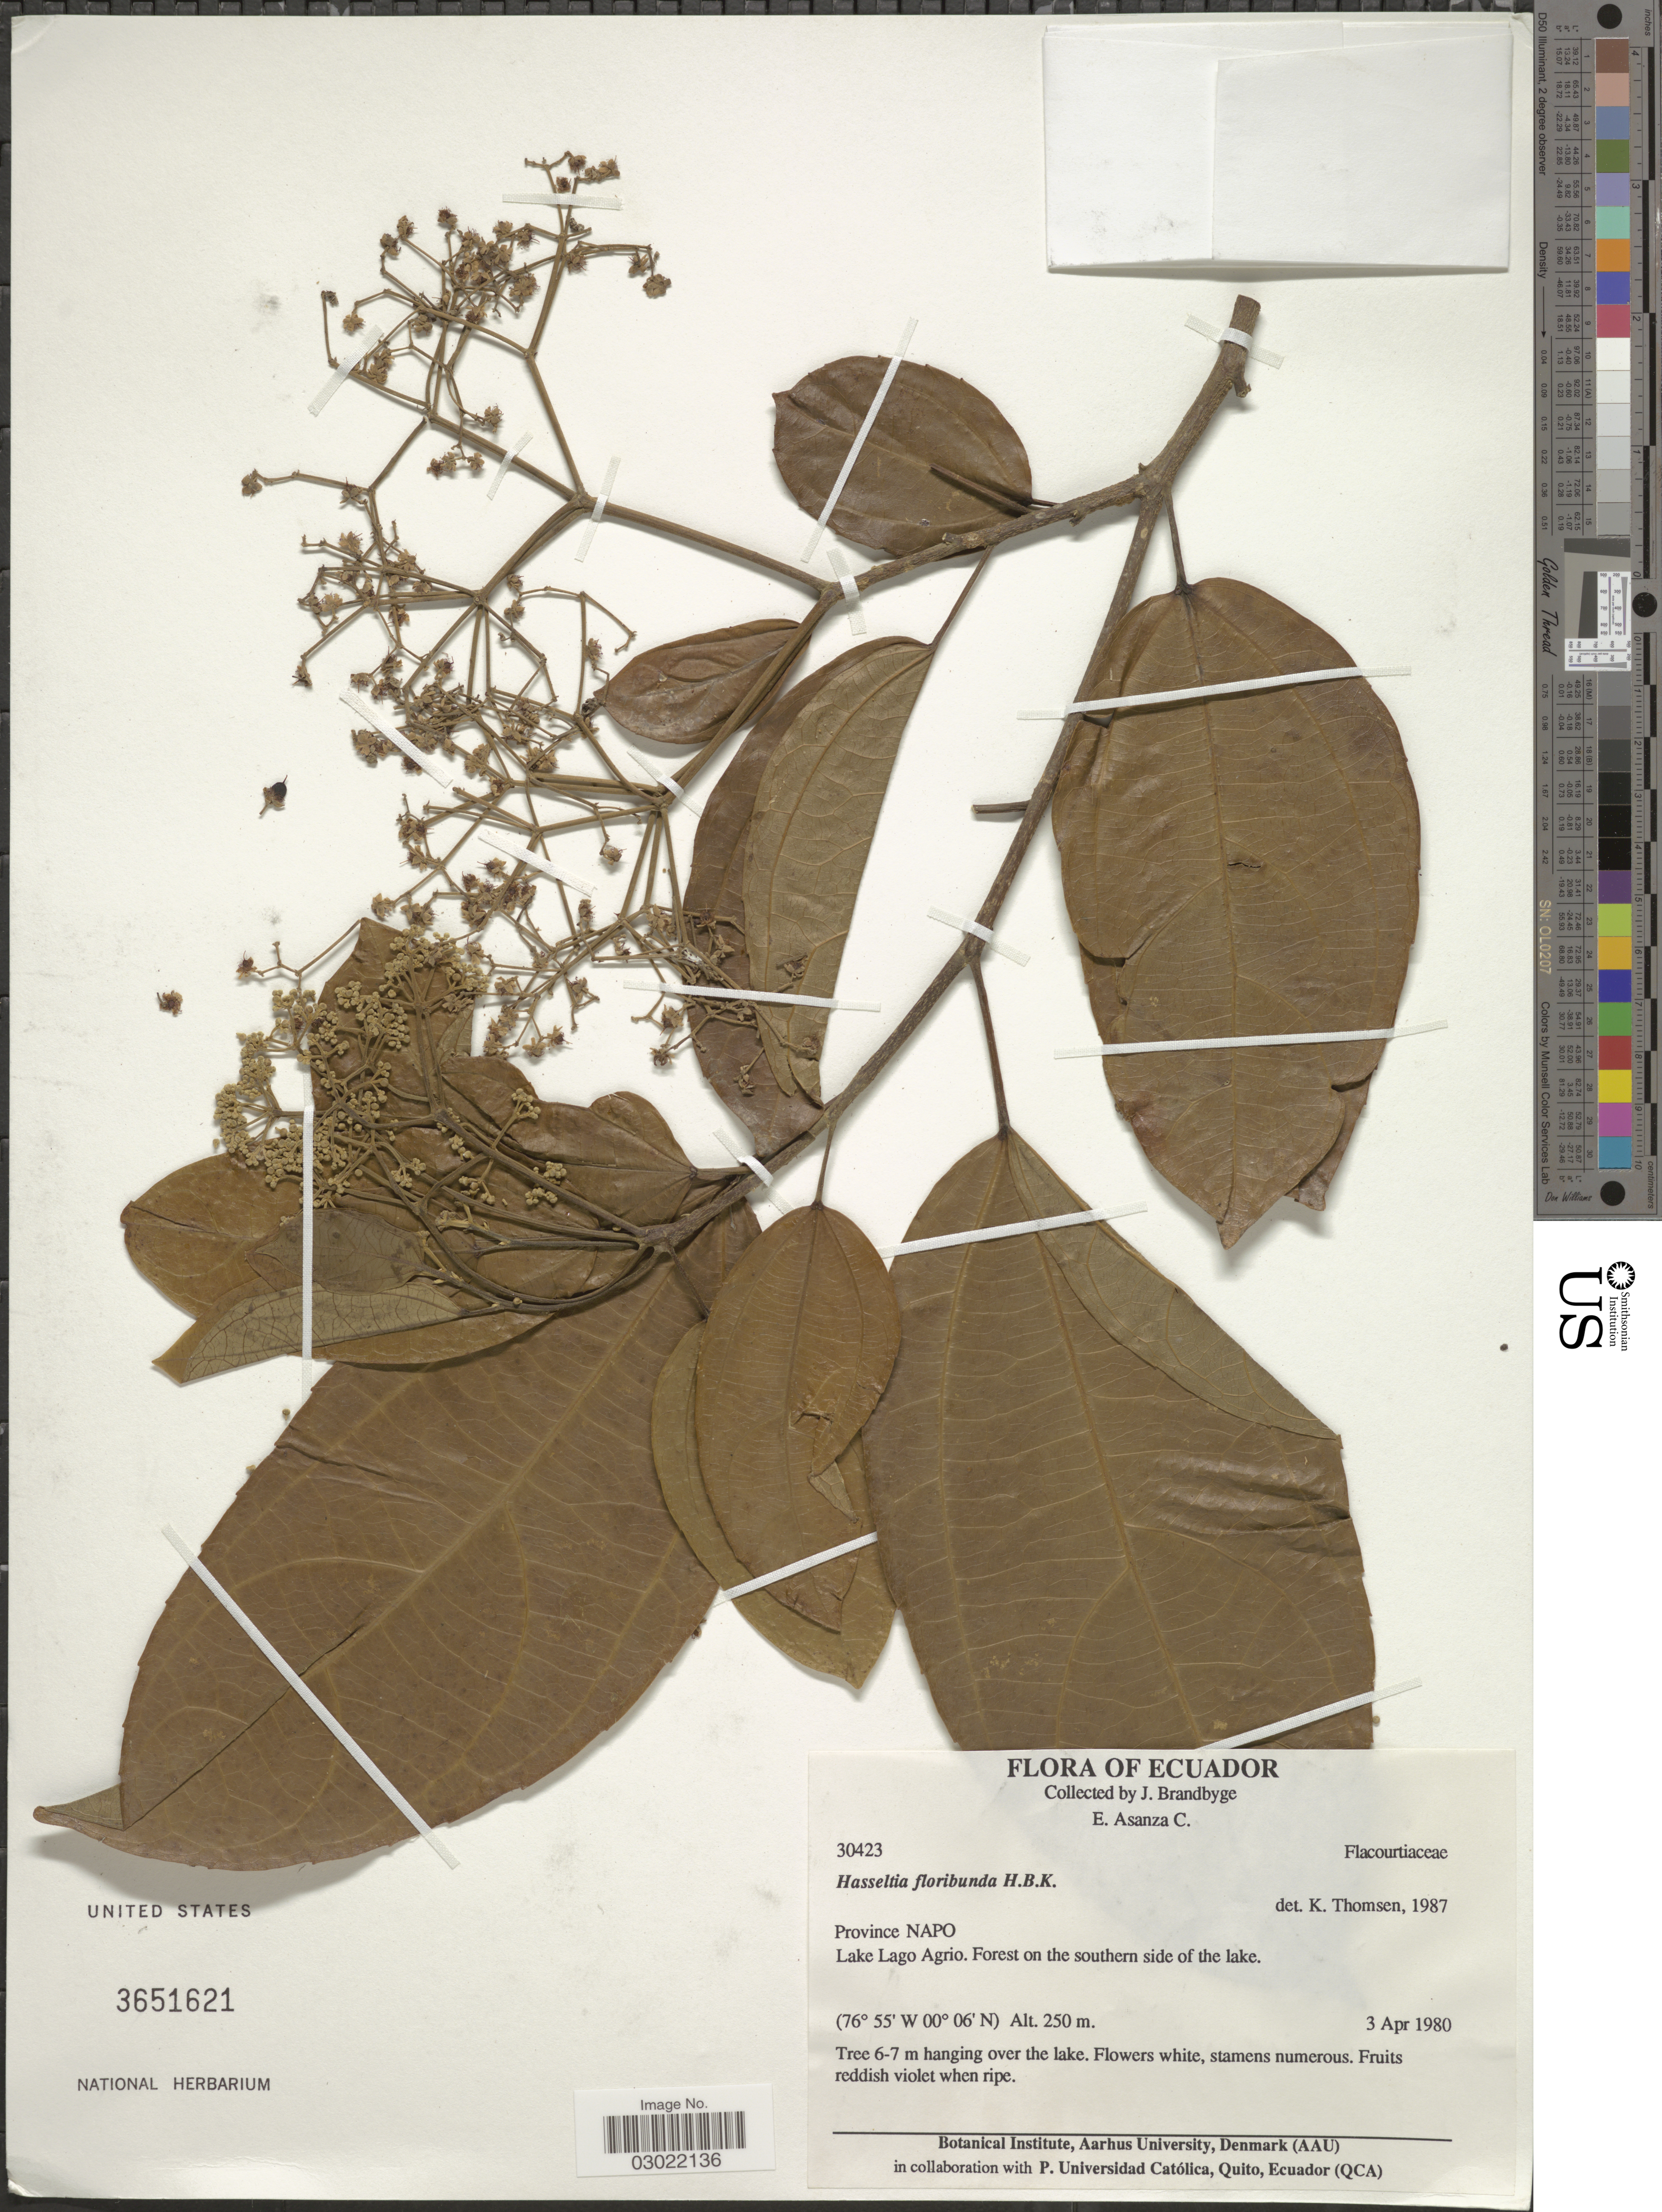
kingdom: Plantae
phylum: Tracheophyta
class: Magnoliopsida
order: Malpighiales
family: Salicaceae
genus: Hasseltia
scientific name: Hasseltia floribunda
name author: Kunth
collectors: J. Brandbyge & E. Asanza C.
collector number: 30423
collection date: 1980-04-03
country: Ecuador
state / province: Napo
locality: Lake Lago Agrio. Forest on the southern side of the lake.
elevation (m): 250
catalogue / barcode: US 3651621